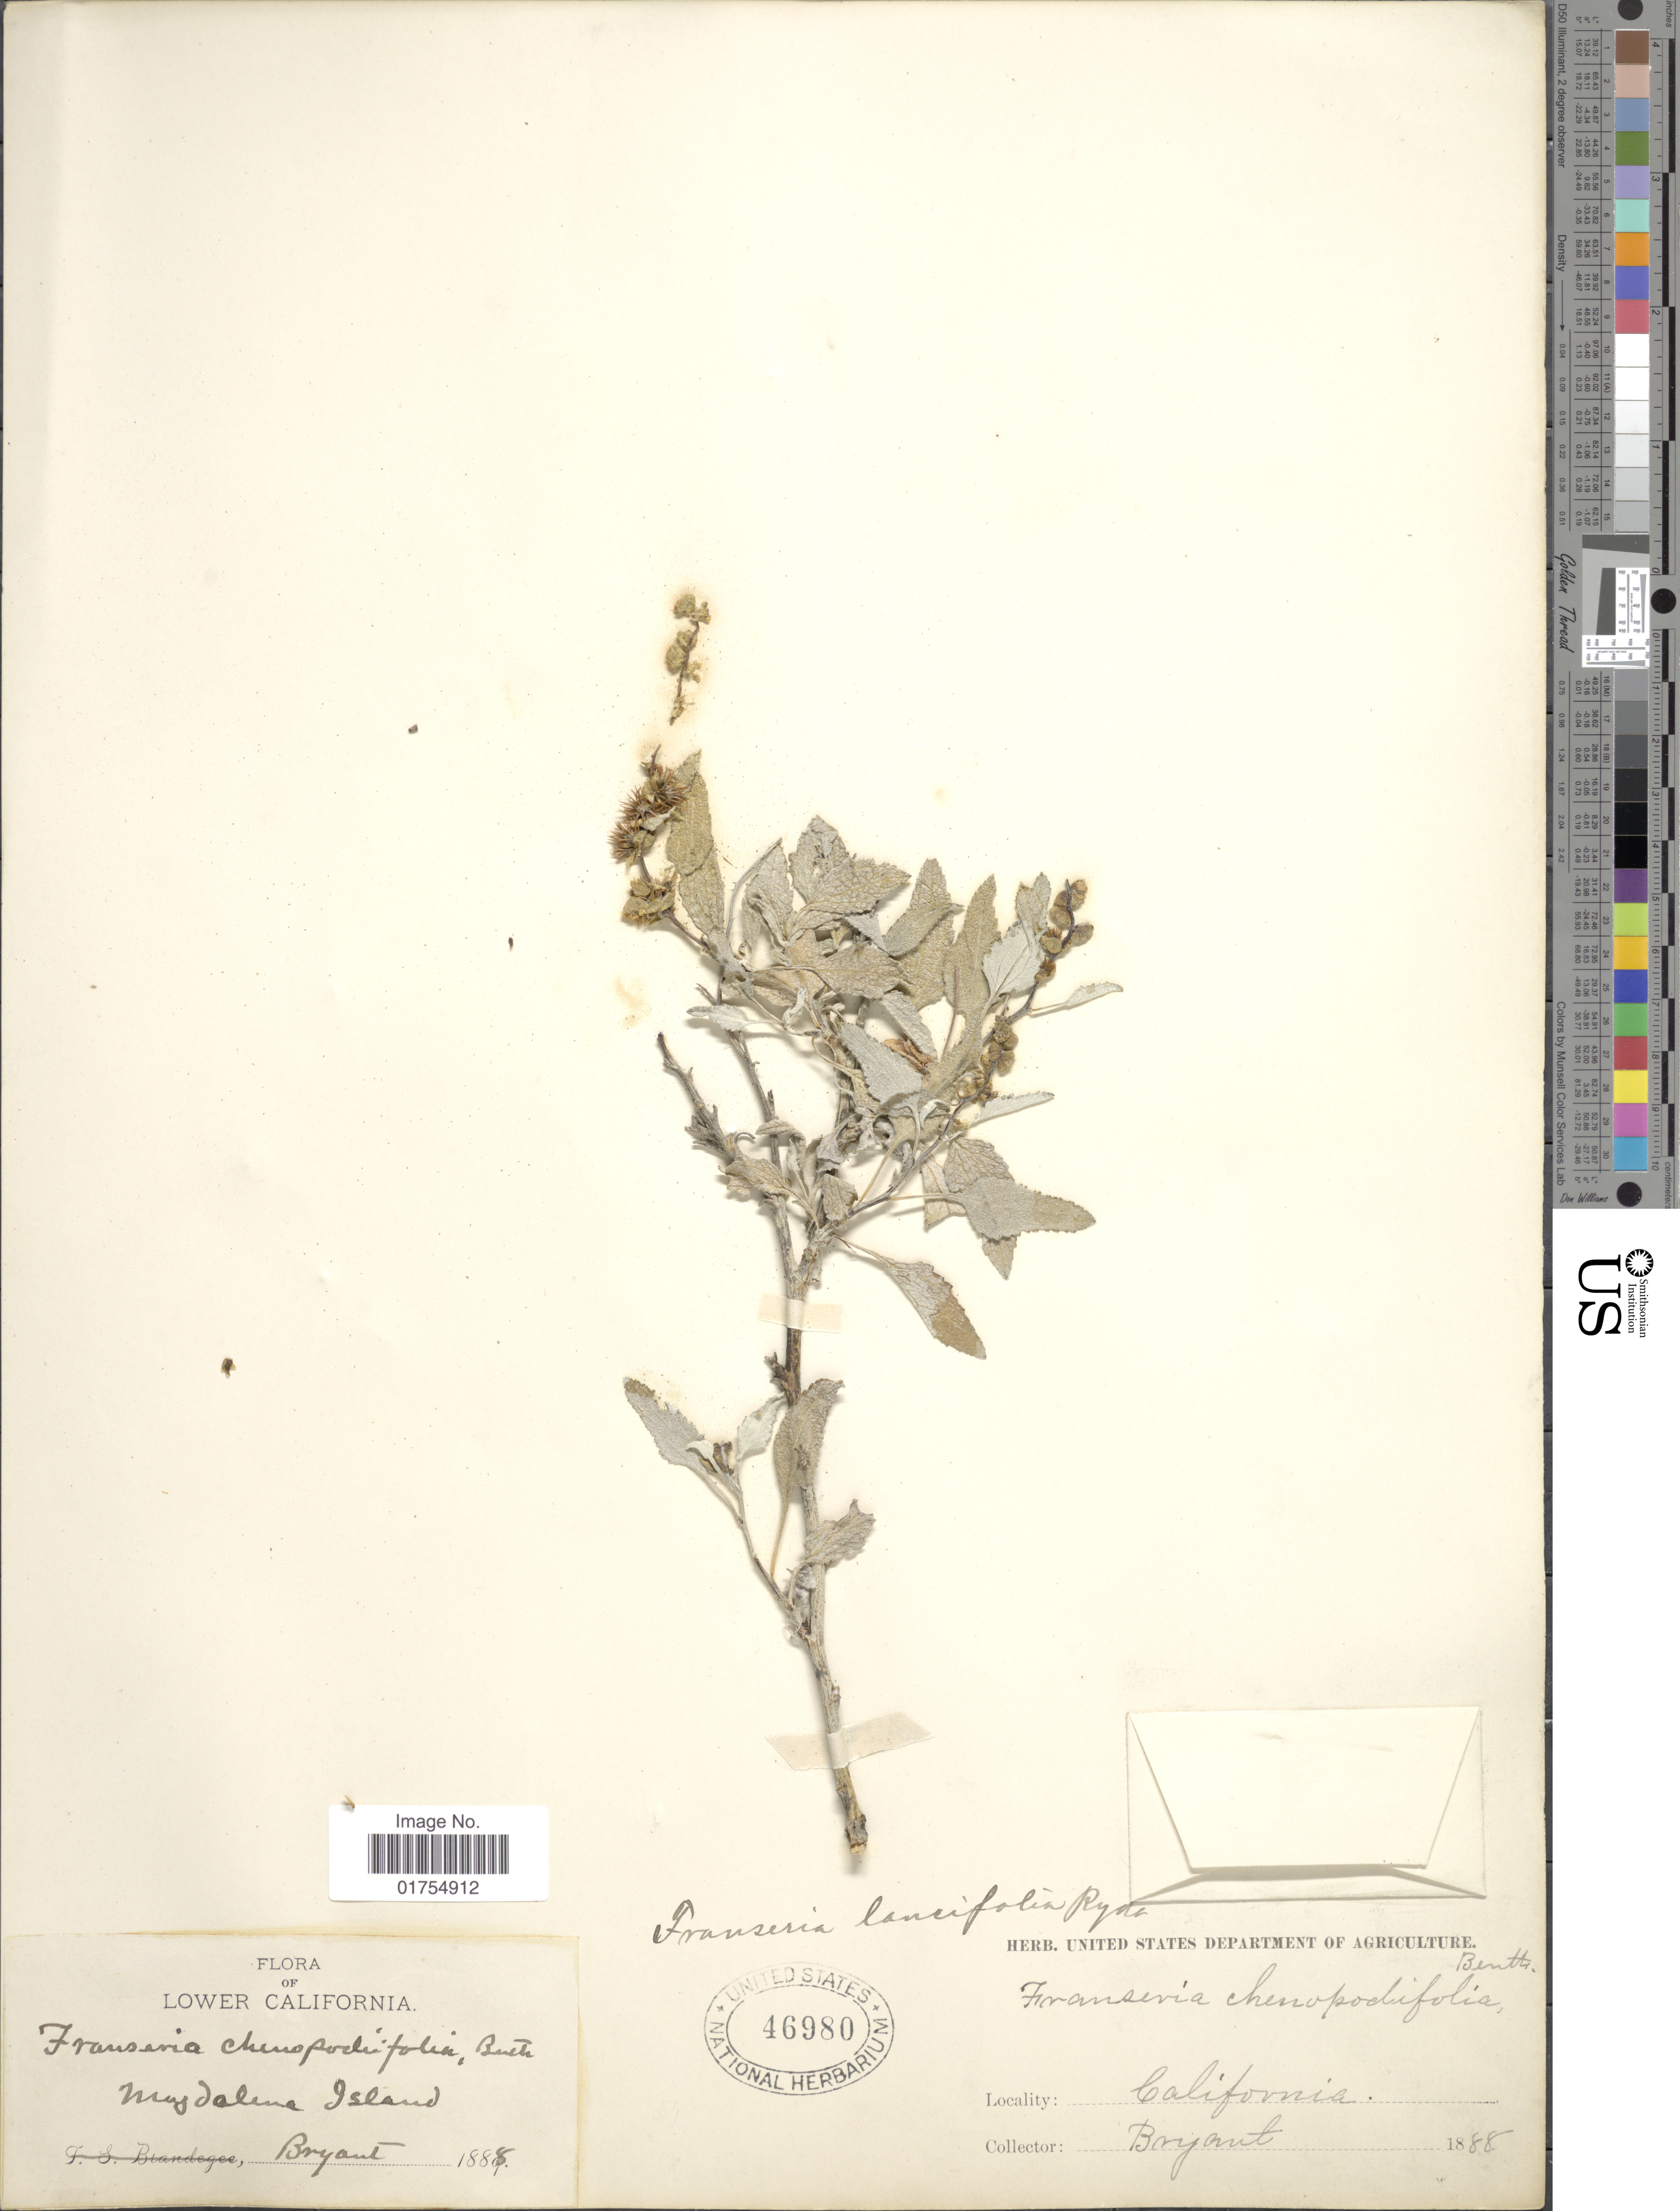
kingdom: Plantae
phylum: Tracheophyta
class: Magnoliopsida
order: Asterales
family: Asteraceae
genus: Franseria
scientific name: Franseria lancifolia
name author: Rydb.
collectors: Bryant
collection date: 1888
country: Mexico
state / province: Baja California Sur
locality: Magdalena Island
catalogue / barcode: US 46980